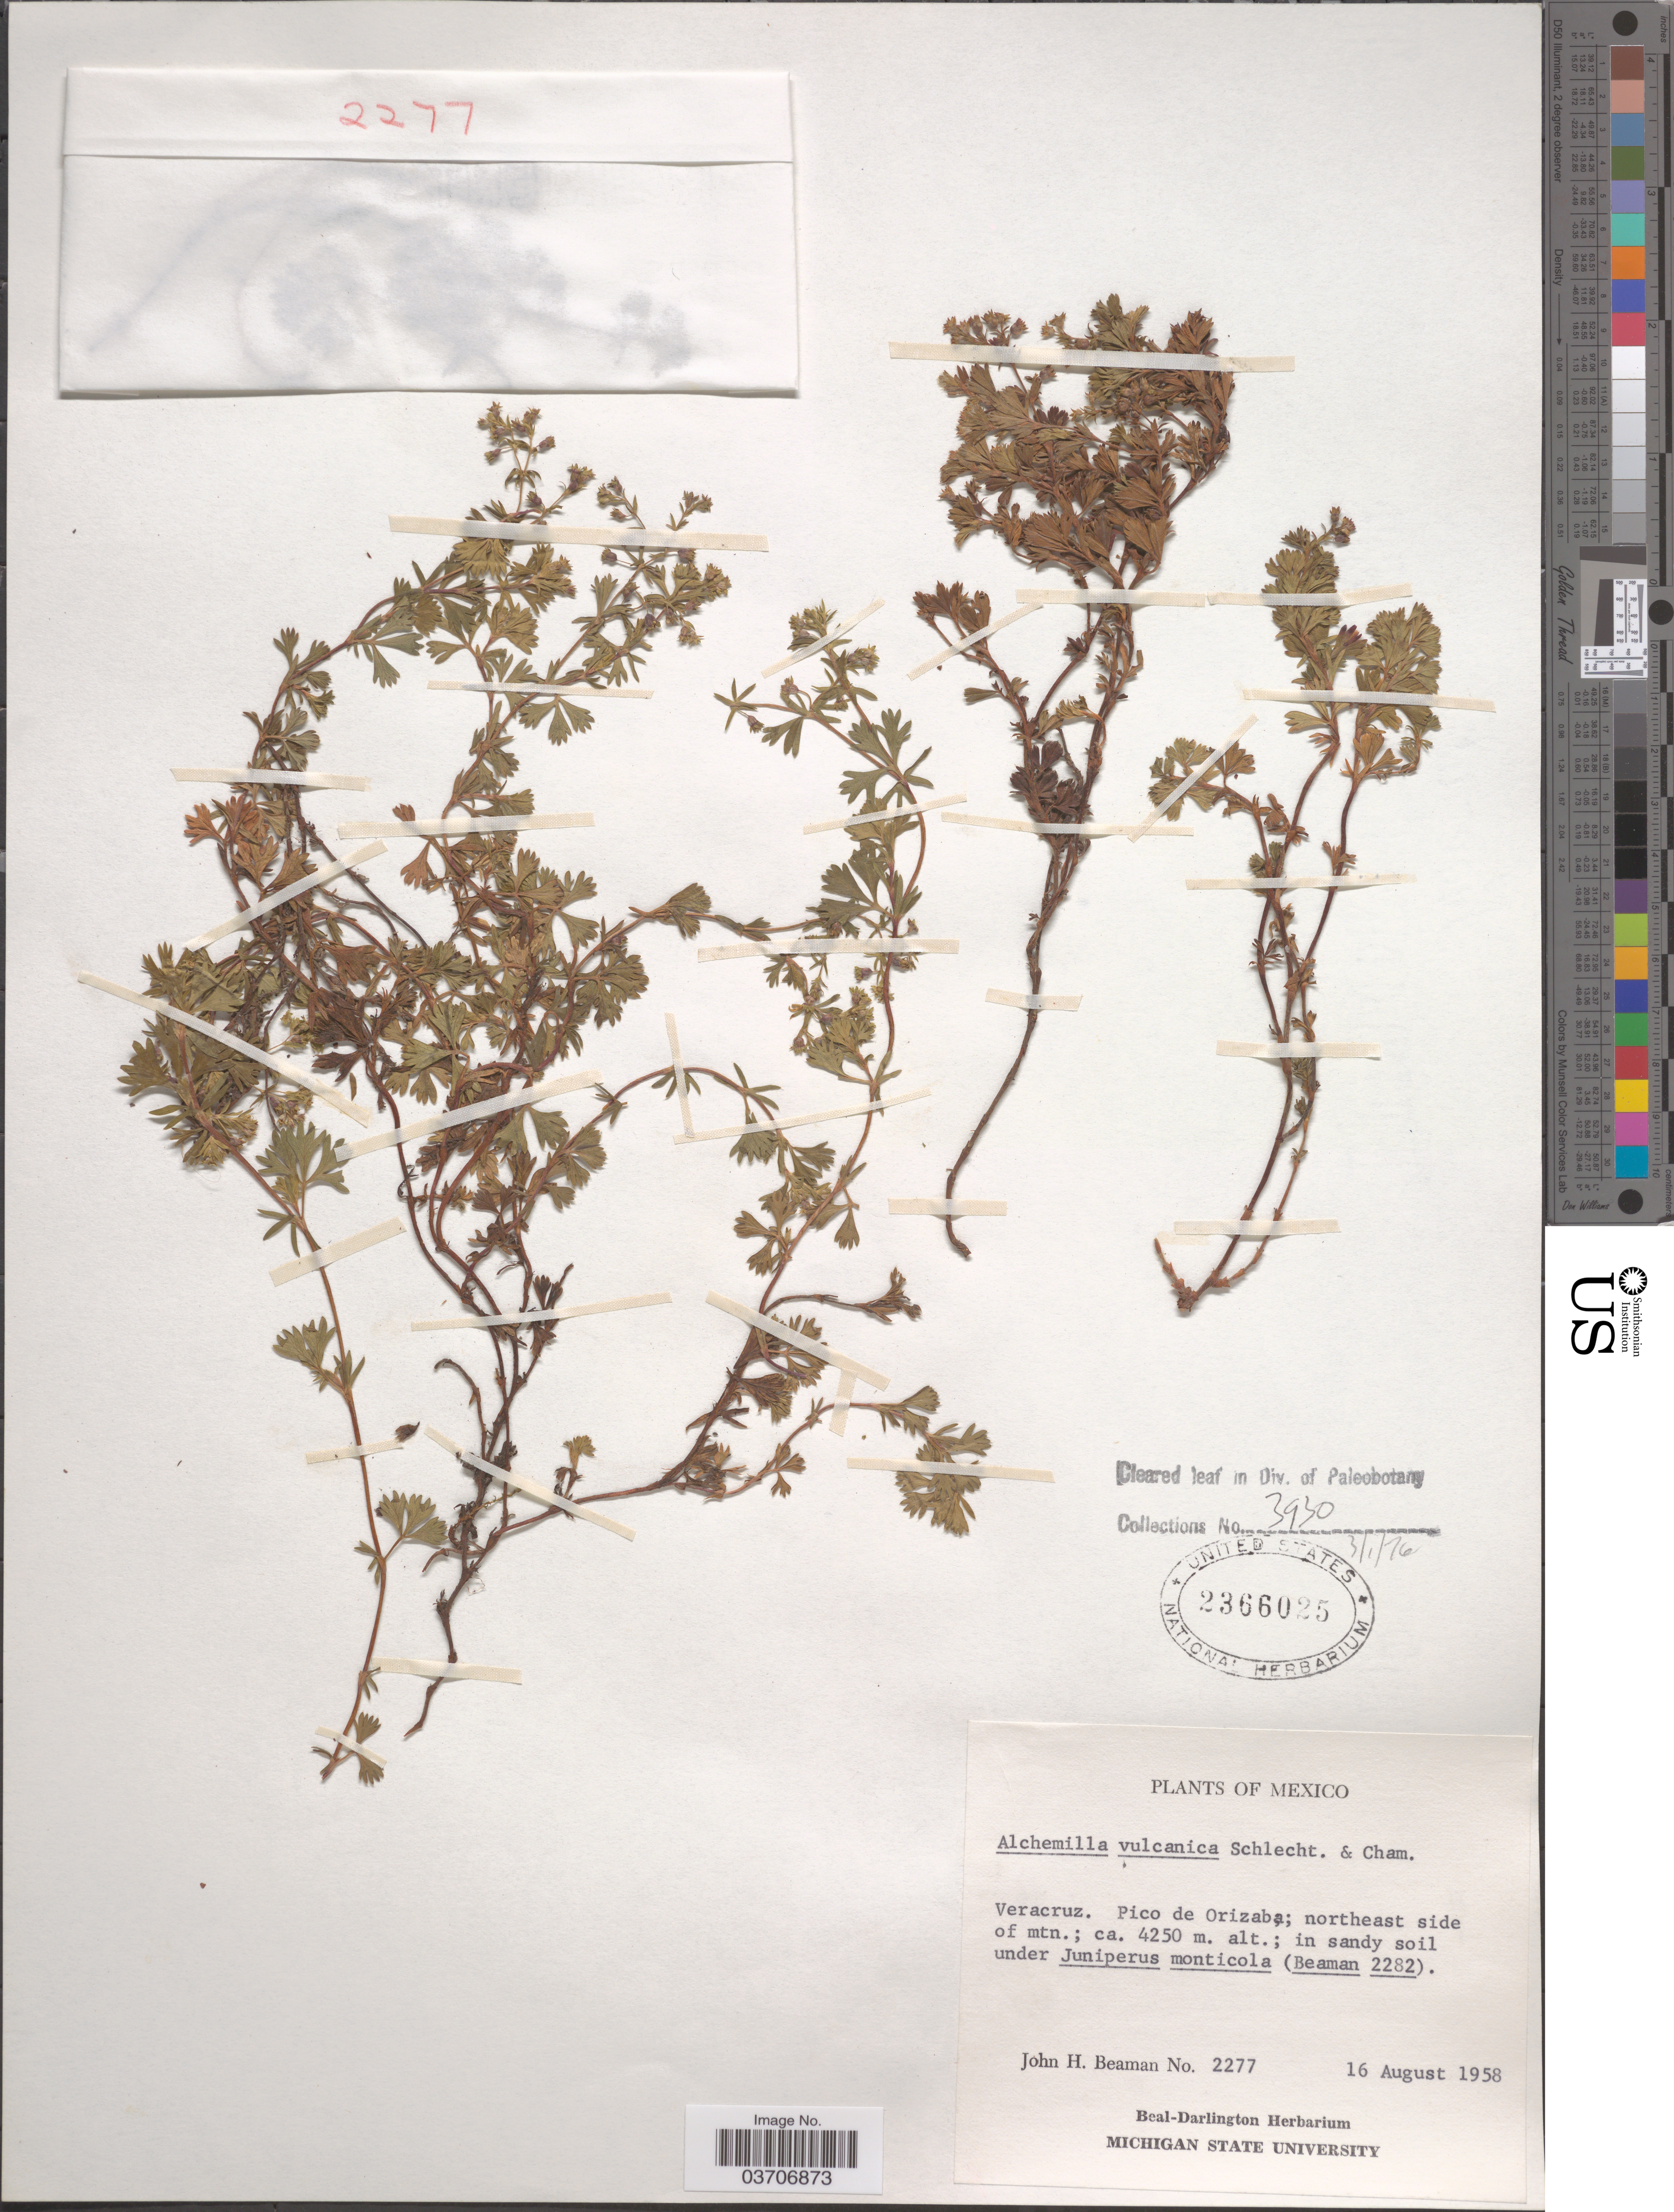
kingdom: Plantae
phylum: Tracheophyta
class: Magnoliopsida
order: Rosales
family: Rosaceae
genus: Lachemilla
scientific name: Lachemilla vulcanica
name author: (Cham. & Schltdl.) Rydb.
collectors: J. H. Beaman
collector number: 2277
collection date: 1958-08-16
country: Mexico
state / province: Veracruz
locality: Veracruz. Pico de Orizaba; northeast side of mtn.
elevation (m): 4250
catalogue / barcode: US 2366025